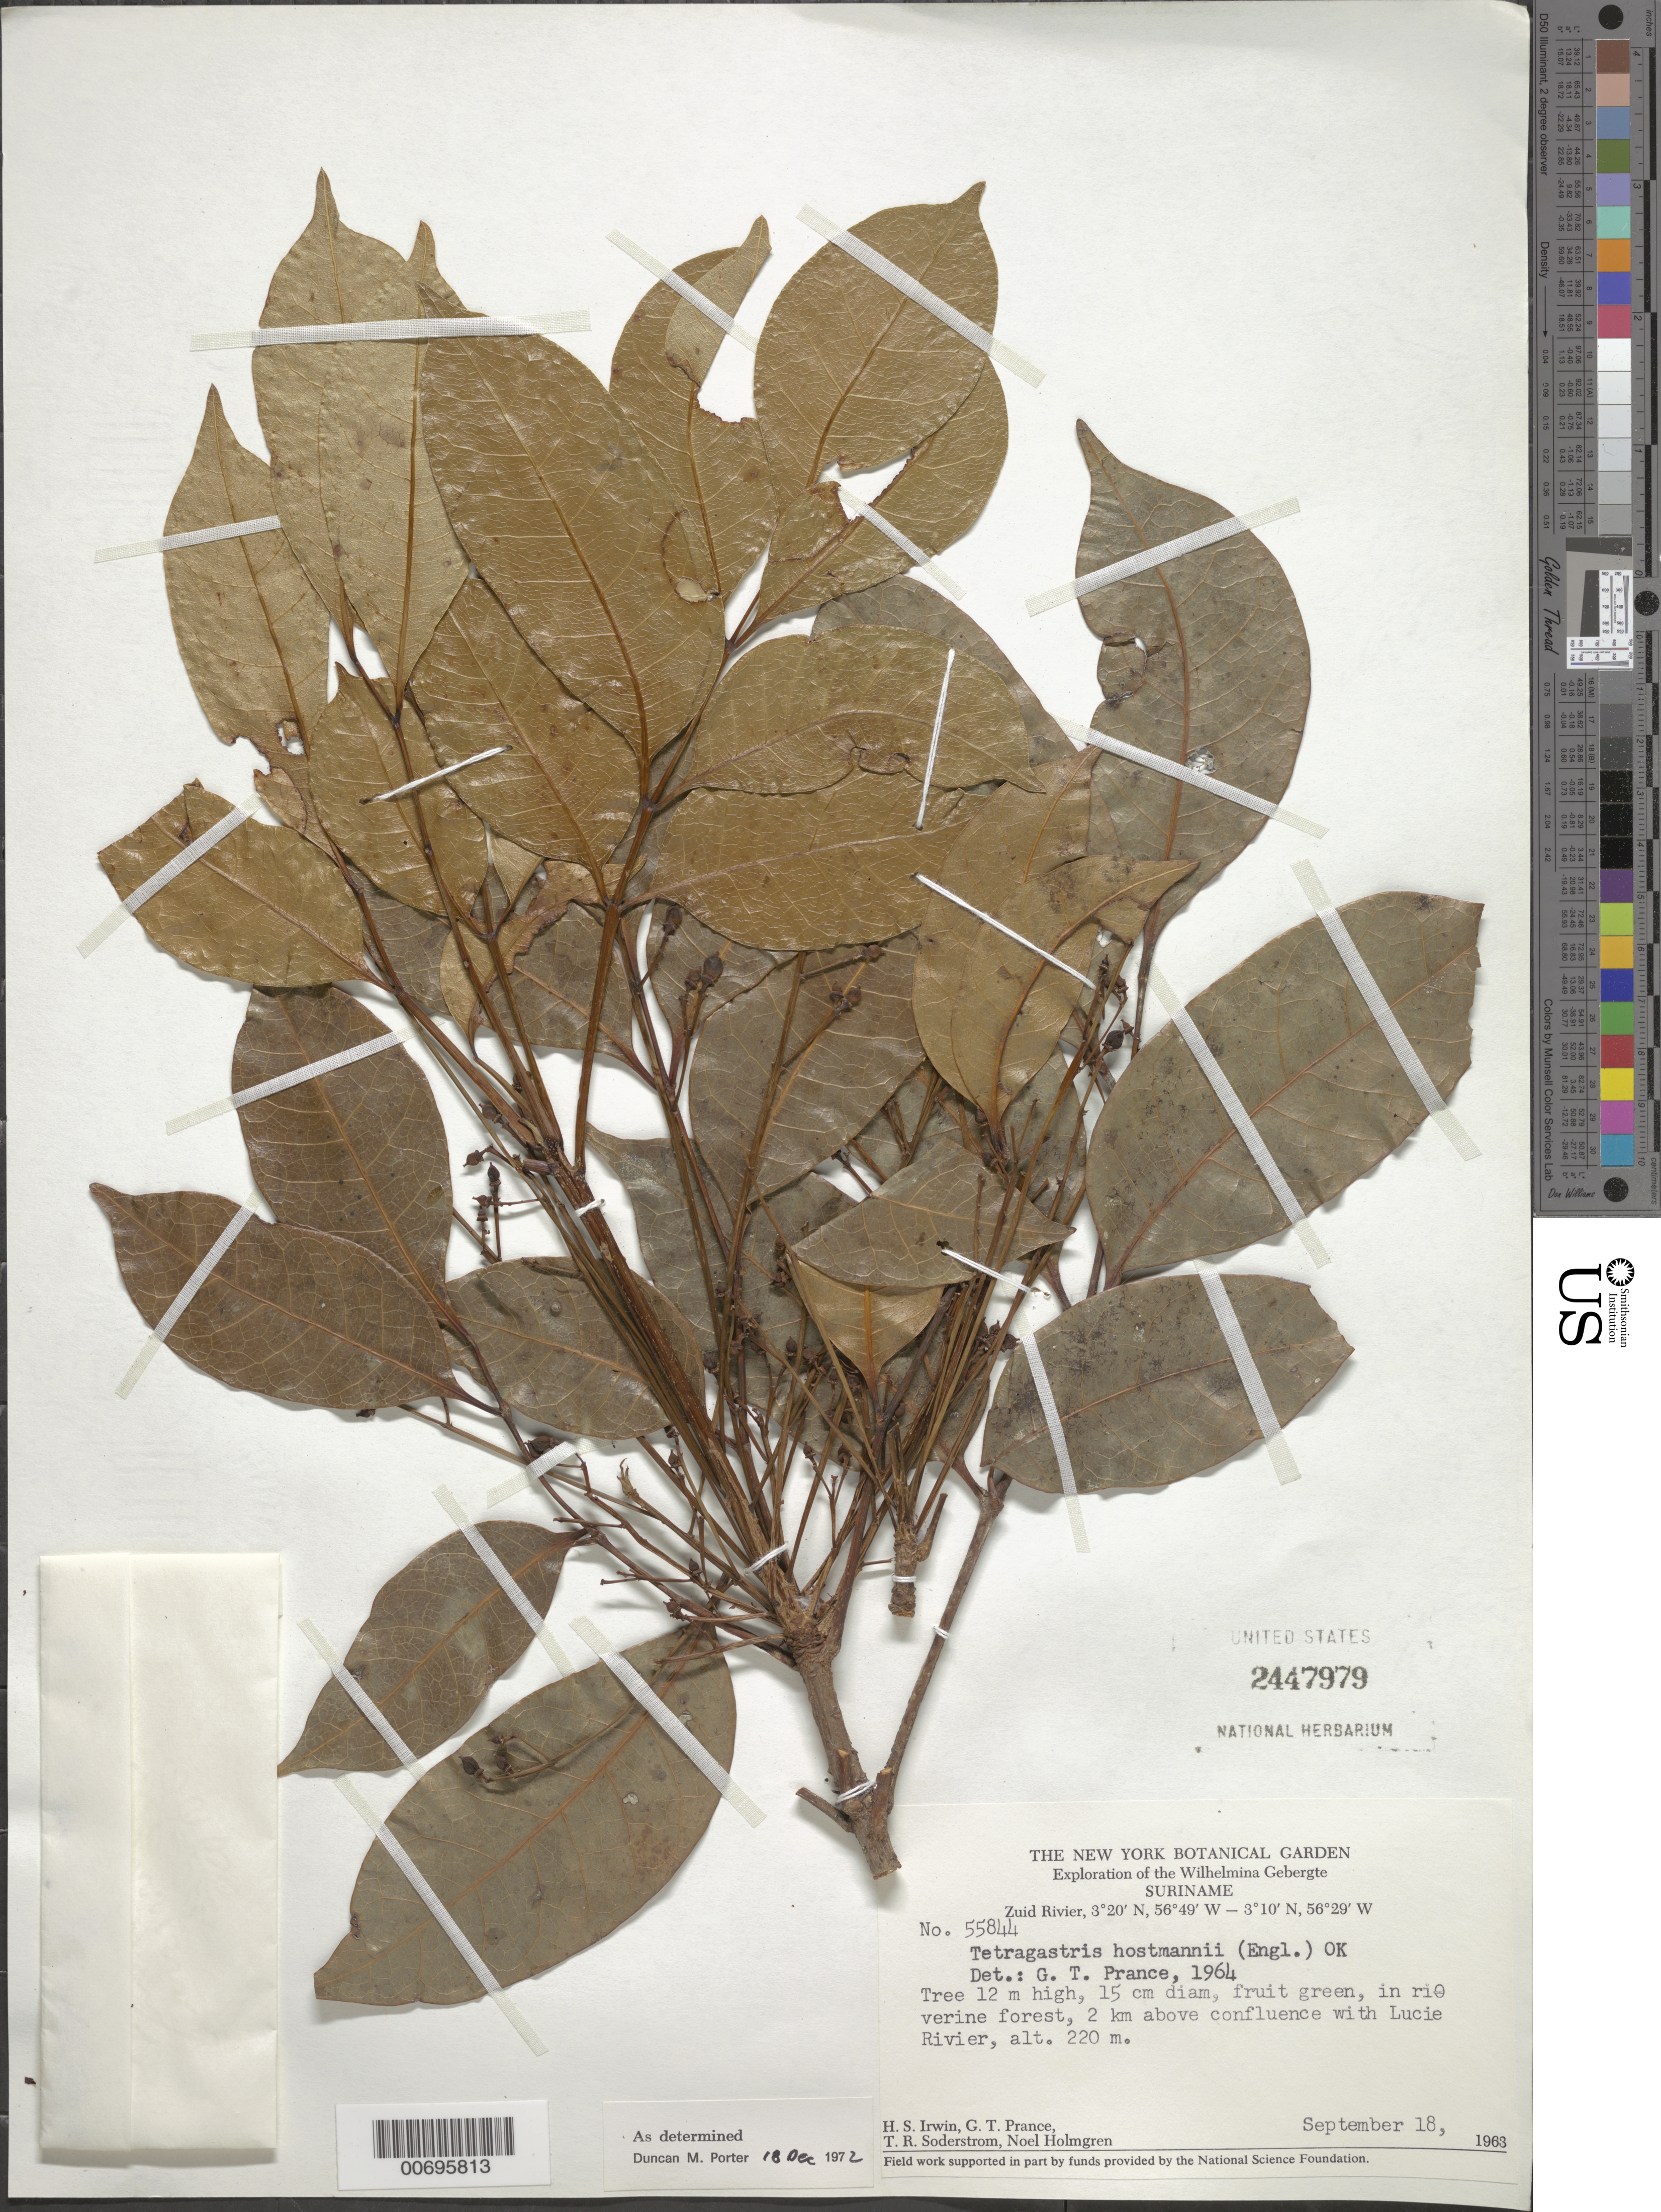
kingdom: Plantae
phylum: Tracheophyta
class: Magnoliopsida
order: Sapindales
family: Burseraceae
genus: Protium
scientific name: Protium surinamense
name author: Byng & Christenh.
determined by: Daly, Douglas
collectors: H. Irwin, G. T. Prance, T. R. Soderstrom & N. H. Holmgren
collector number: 55844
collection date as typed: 18-Sep-63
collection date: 1963-09-18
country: Suriname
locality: Zuid River, 2 km above confluence with Lucie R., Wilhelmina Gebergte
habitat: Riverine forest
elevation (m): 220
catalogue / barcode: US 2447979